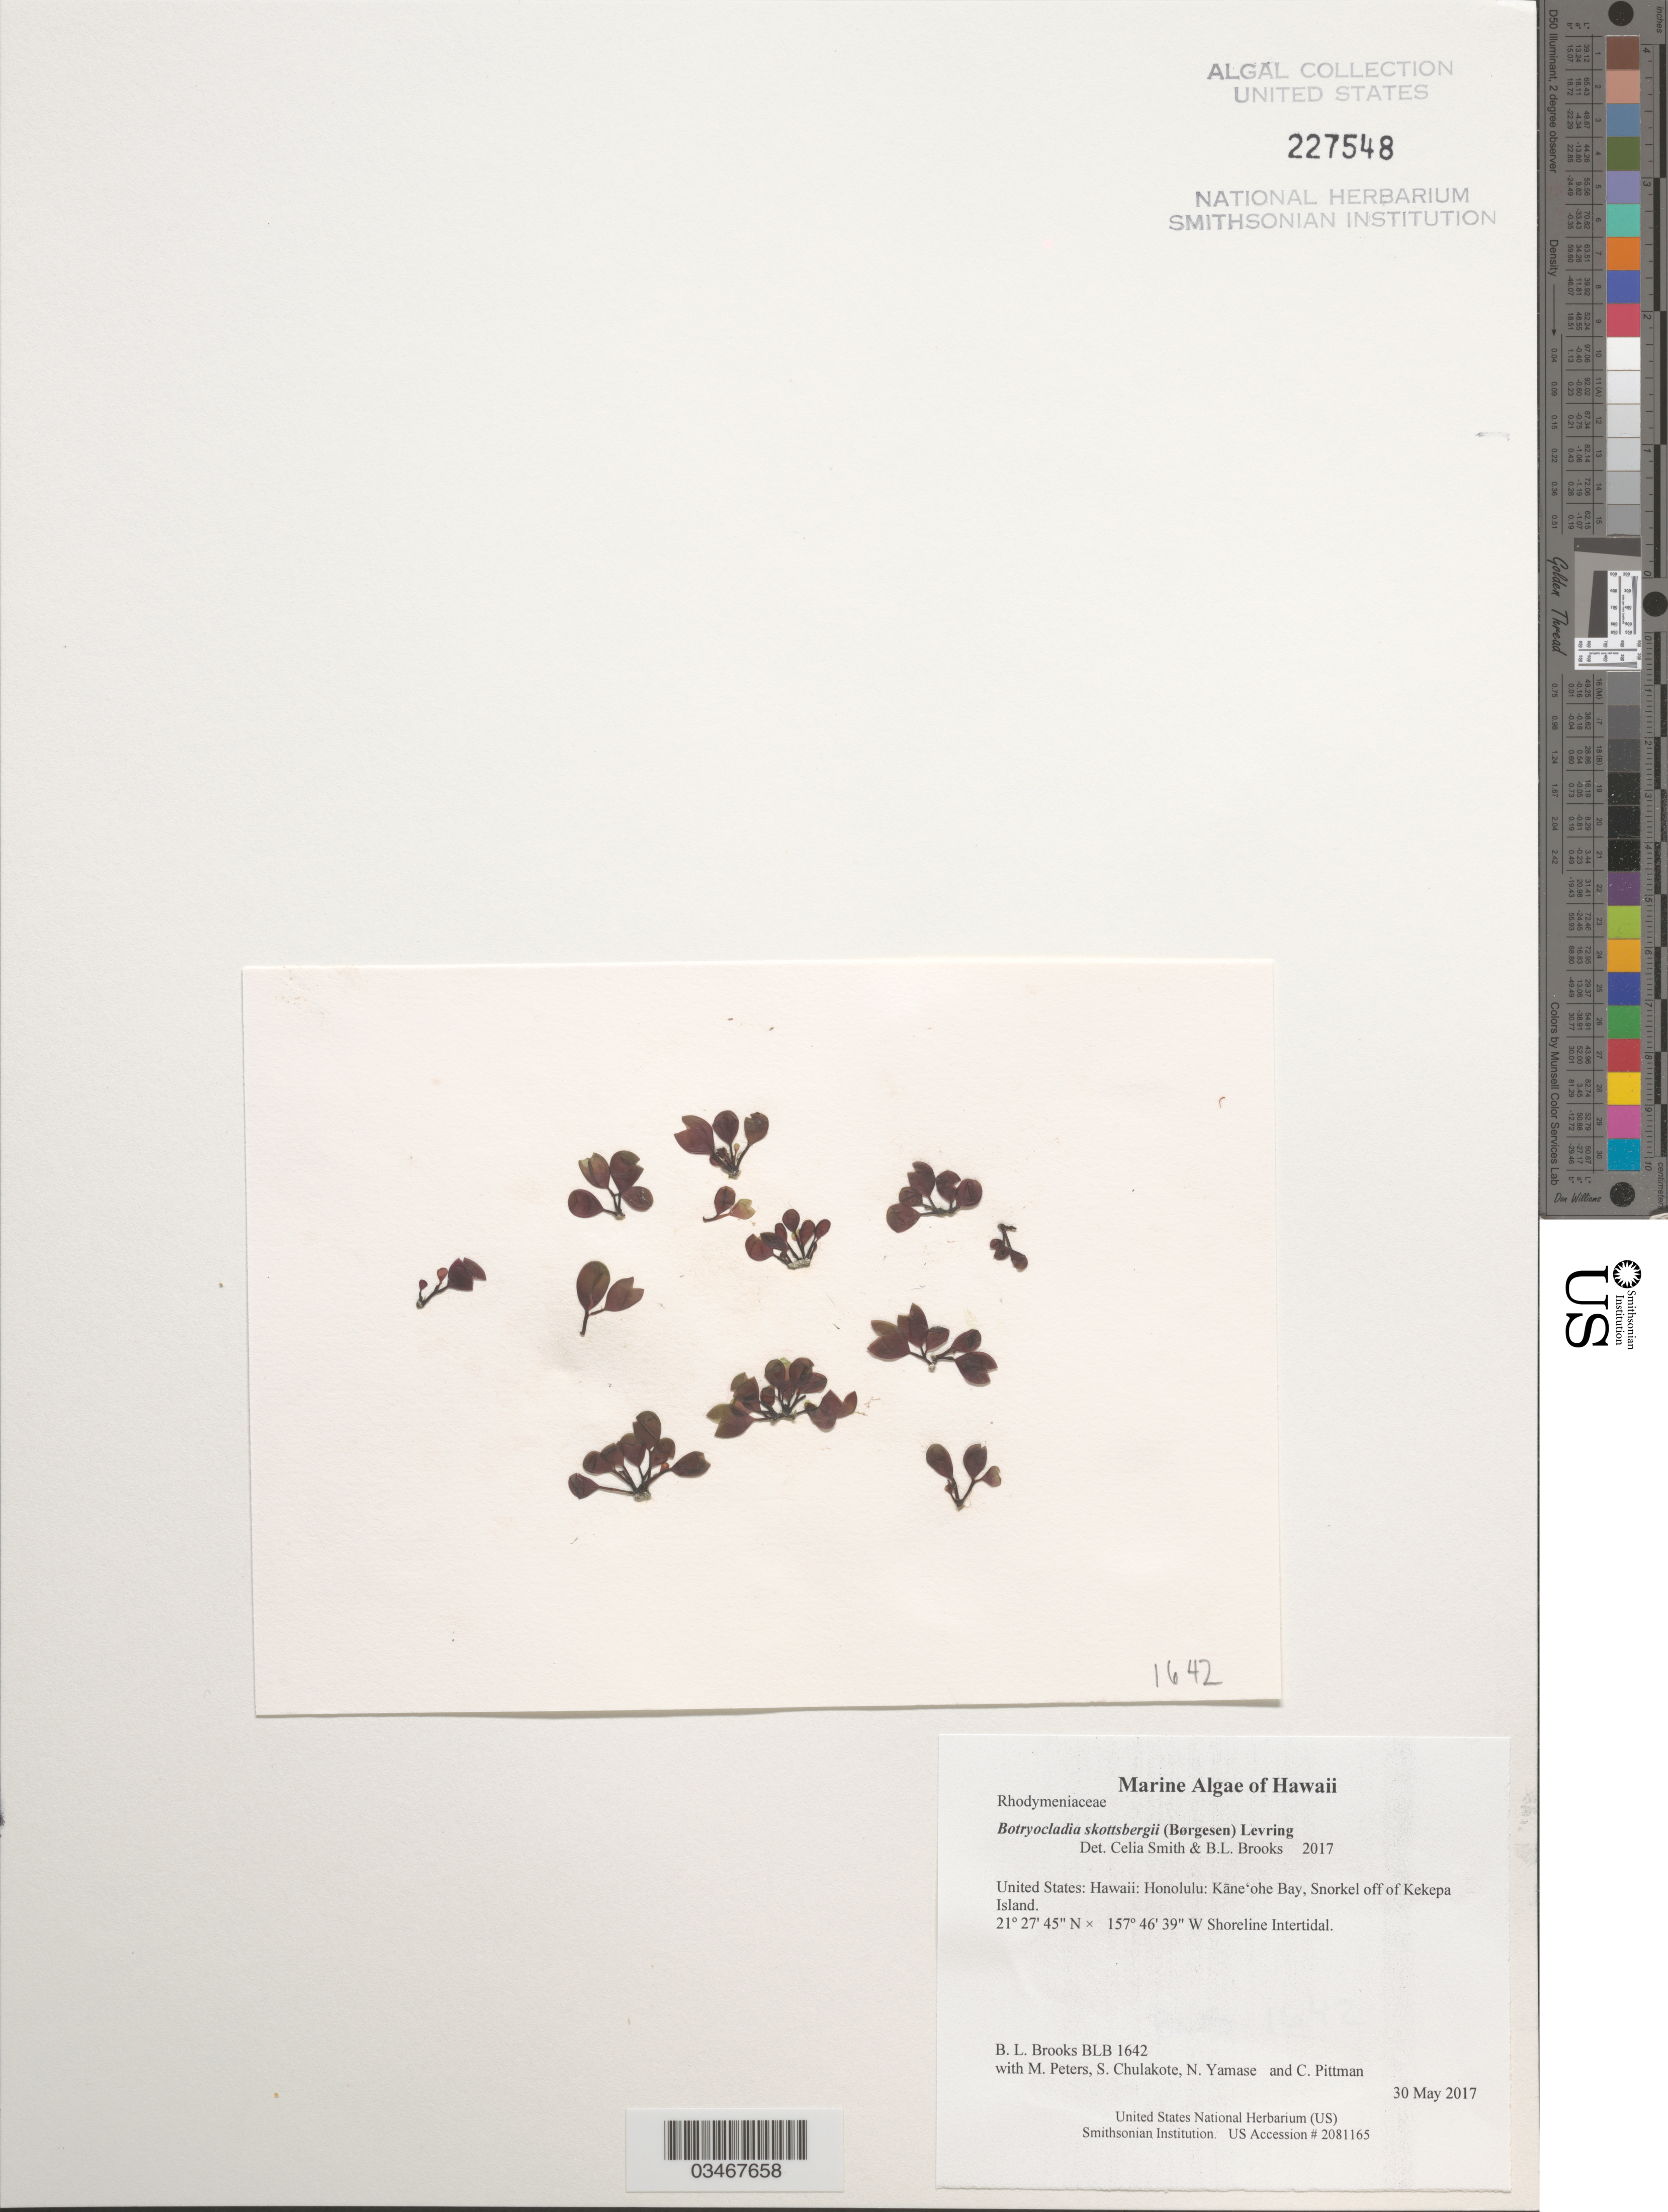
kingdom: Plantae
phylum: Rhodophyta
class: Florideophyceae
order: Rhodymeniales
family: Rhodymeniaceae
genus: Botryocladia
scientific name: Botryocladia skottsbergii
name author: (Børgesen) Levring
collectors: B. Brooks, M. Peters, S. Chulakote, N. Yamase & C. Pittman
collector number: BLB 1642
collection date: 2017-05-30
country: United States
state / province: Hawaii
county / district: Honolulu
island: Oahu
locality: Honolulu: Kāne'ohe Bay, Snorkel off of Kekepa Island.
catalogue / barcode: US 227548